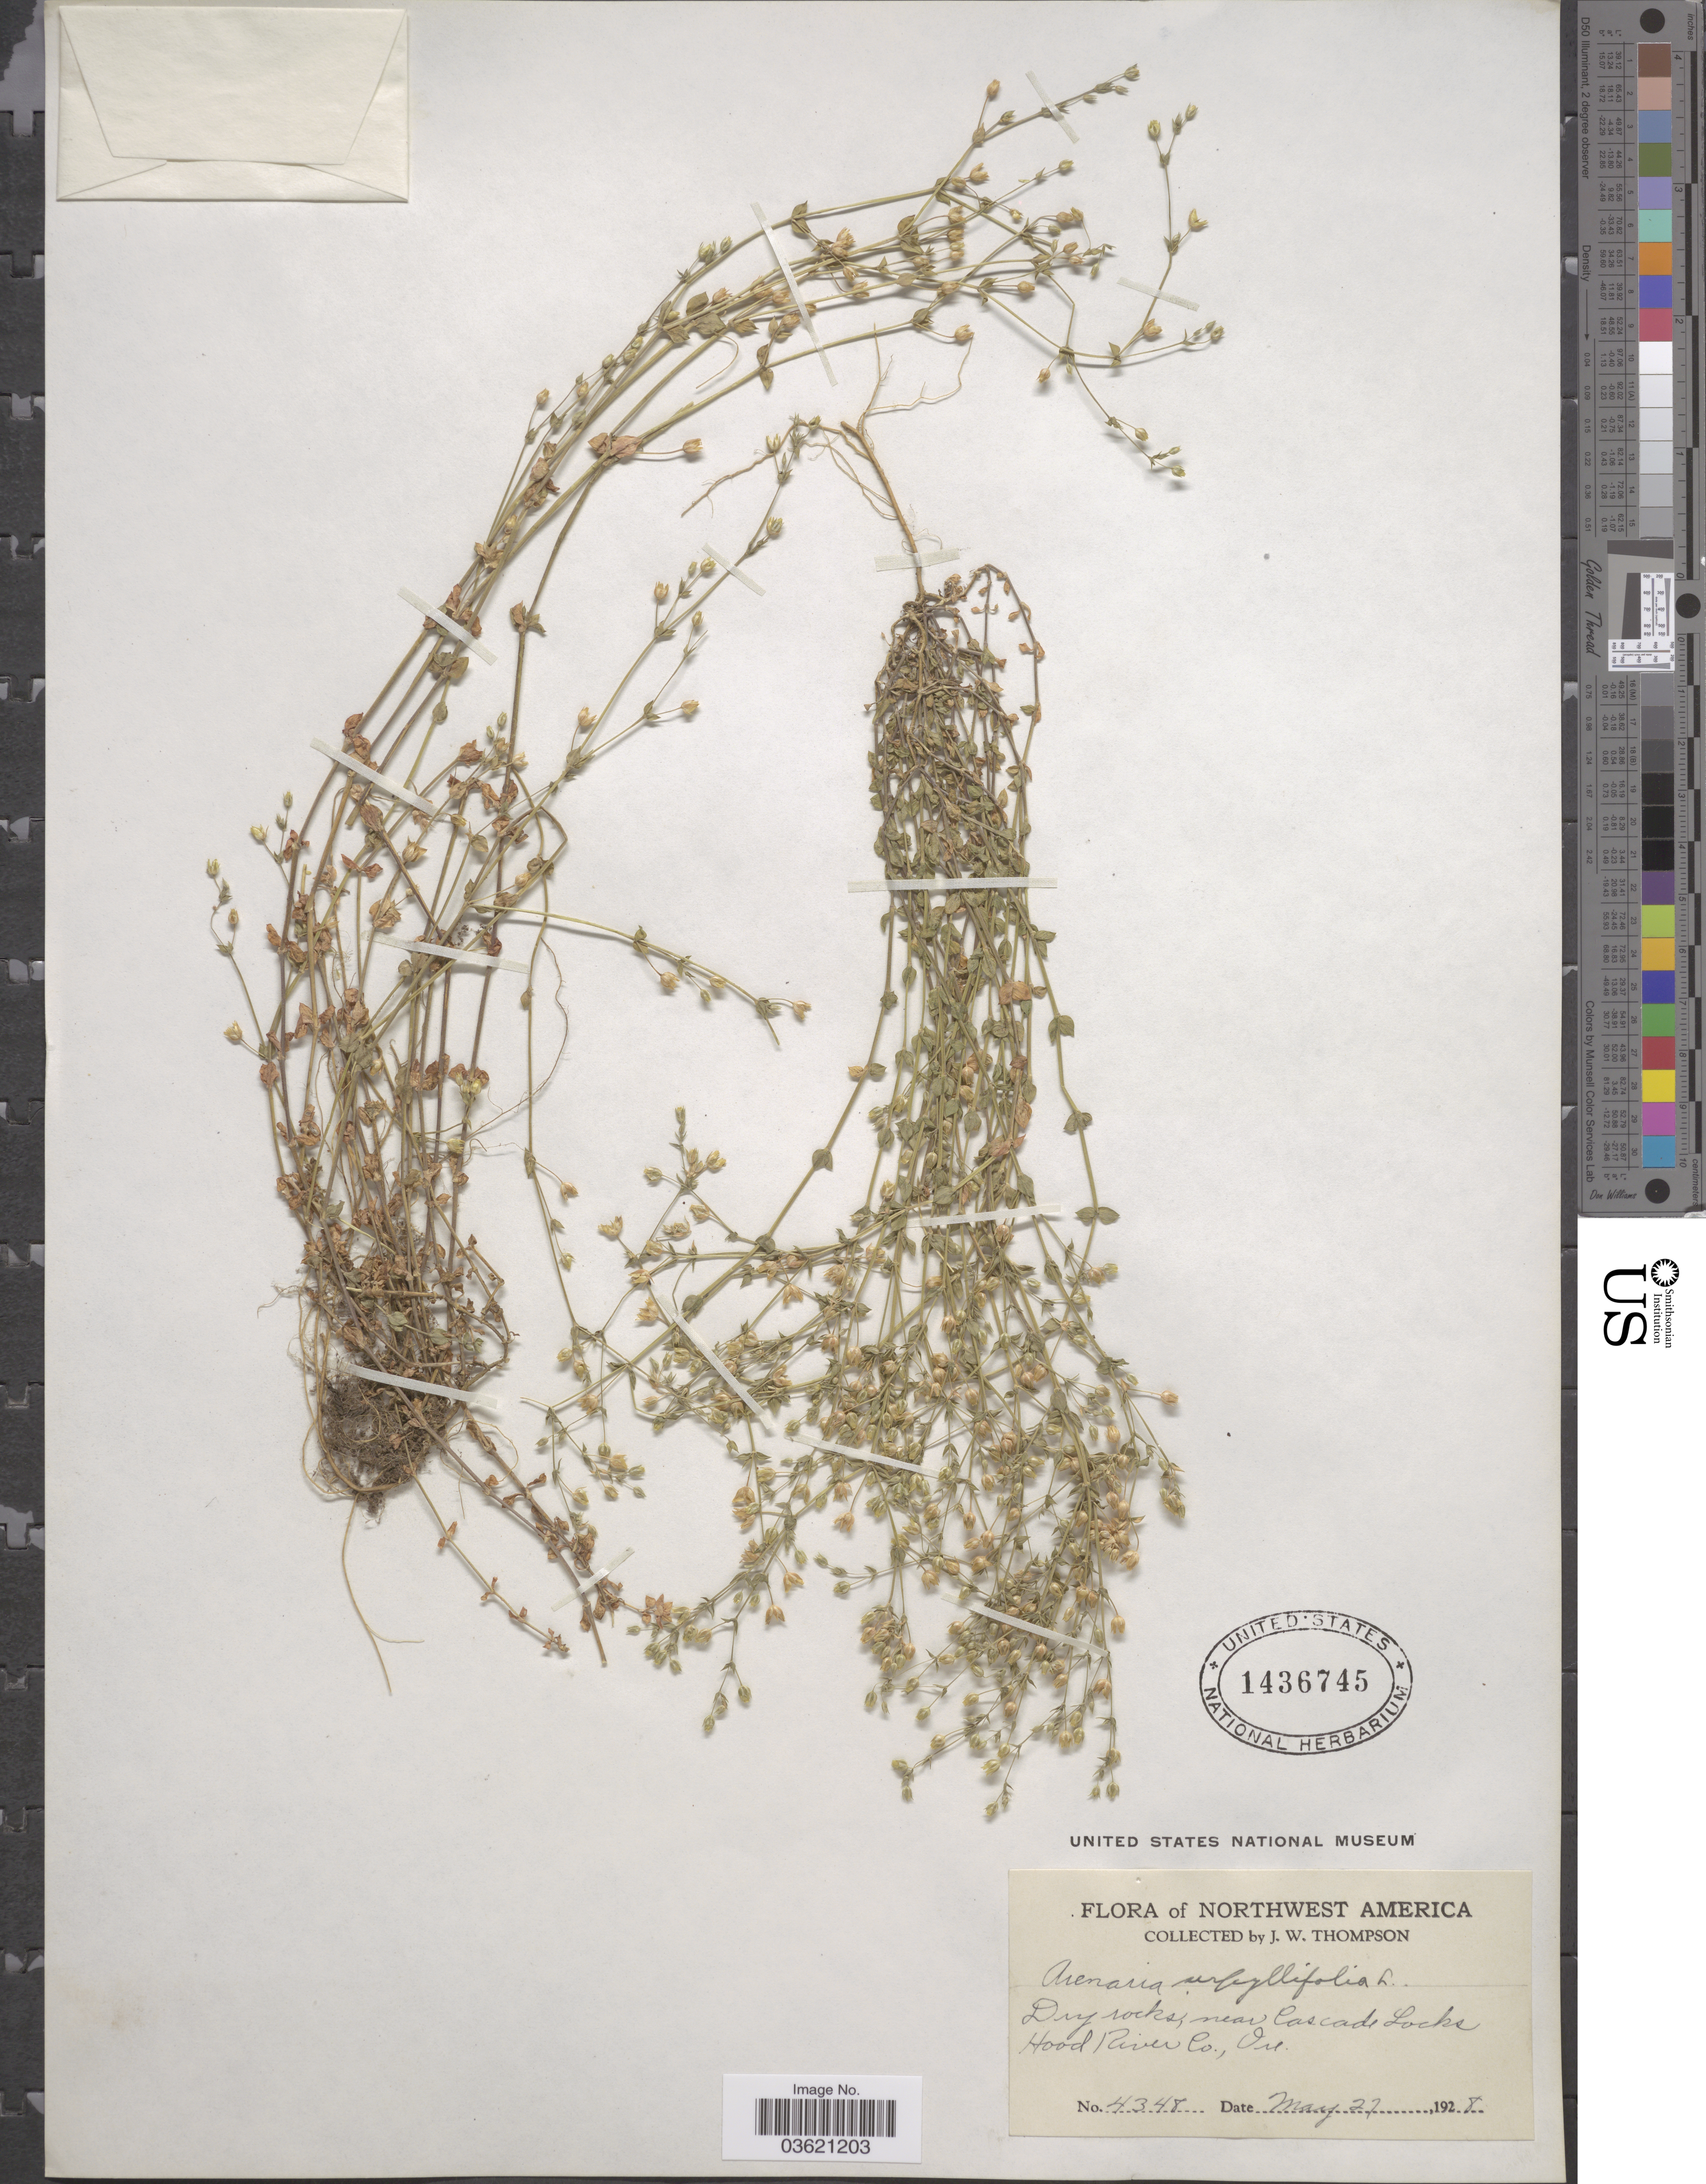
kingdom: Plantae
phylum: Tracheophyta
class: Magnoliopsida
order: Caryophyllales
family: Caryophyllaceae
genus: Arenaria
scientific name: Arenaria serpyllifolia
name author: L.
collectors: J. Thompson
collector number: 4348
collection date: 1928-05-27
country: United States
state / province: Oregon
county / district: Hood River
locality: Northwest America. Dry rocks, near Cascade Locks Hood River Co.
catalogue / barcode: US 1436745